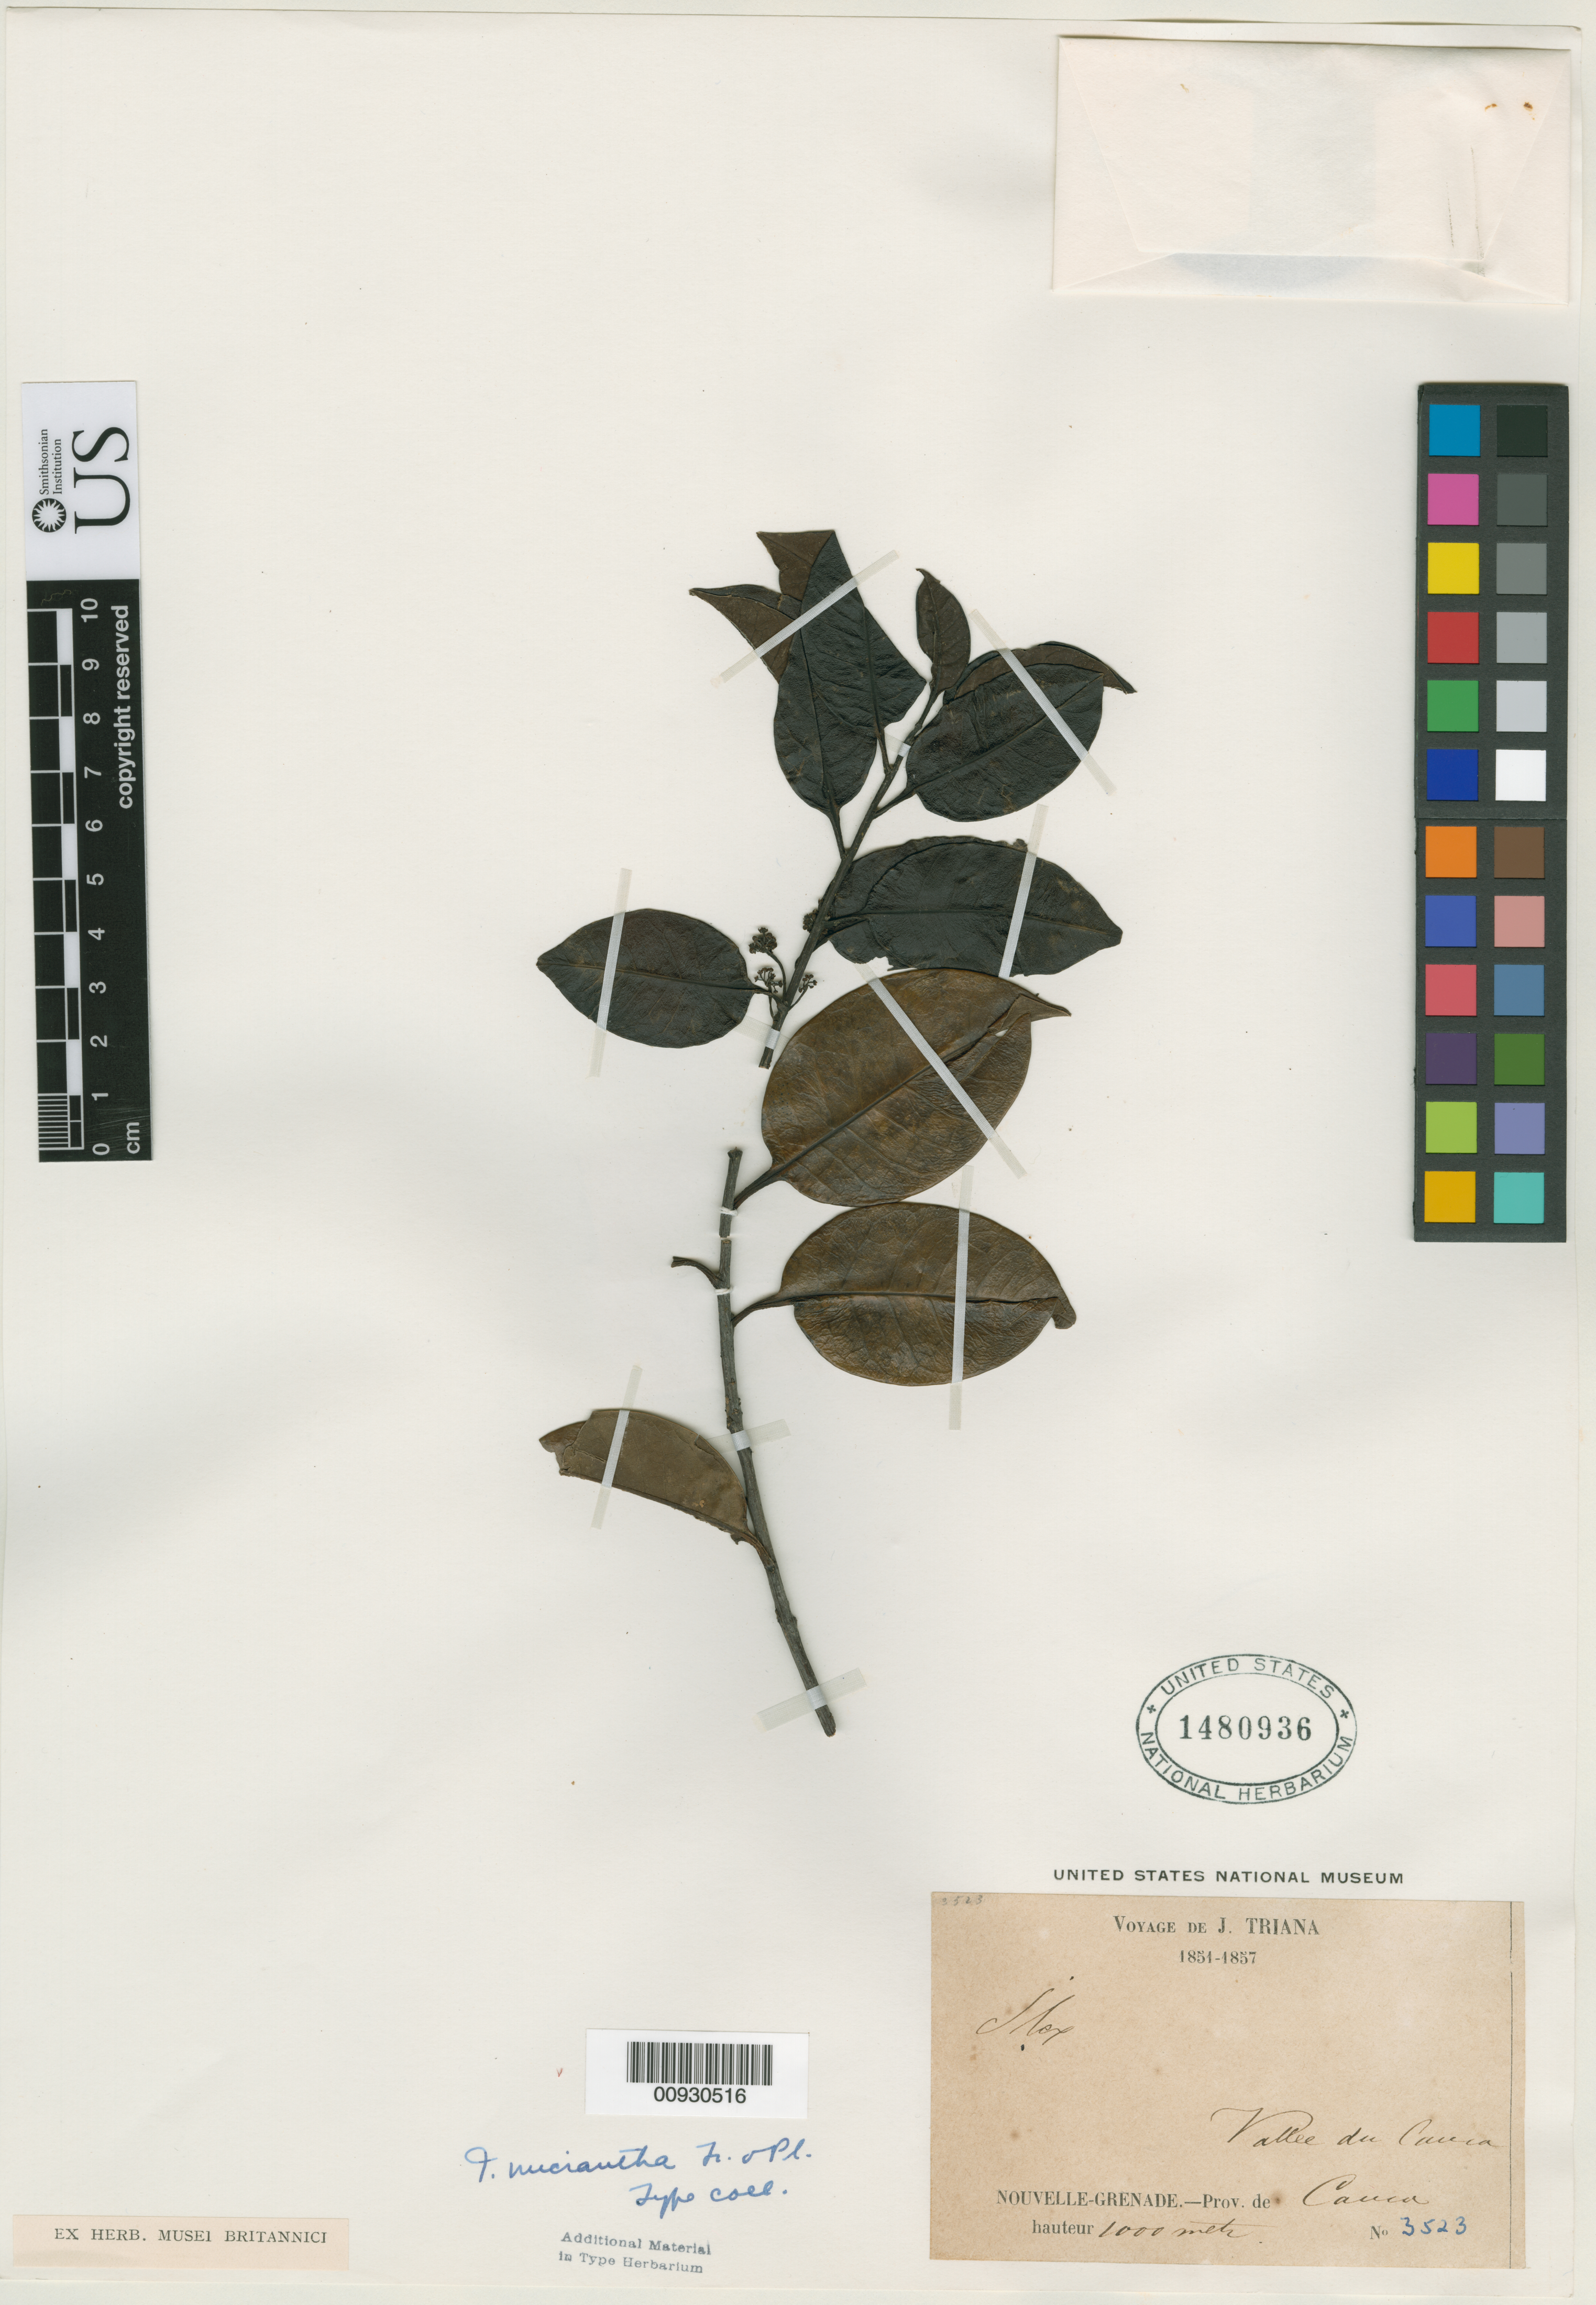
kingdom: Plantae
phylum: Tracheophyta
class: Magnoliopsida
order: Aquifoliales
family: Aquifoliaceae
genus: Ilex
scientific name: Ilex micrantha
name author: Triana & Planch.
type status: Isotype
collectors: J. J. Triana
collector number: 3523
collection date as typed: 1851 to -- --- 1857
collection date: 1851/1857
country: Colombia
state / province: Cauca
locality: Cauca Valley.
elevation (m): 1000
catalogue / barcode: US 1480936